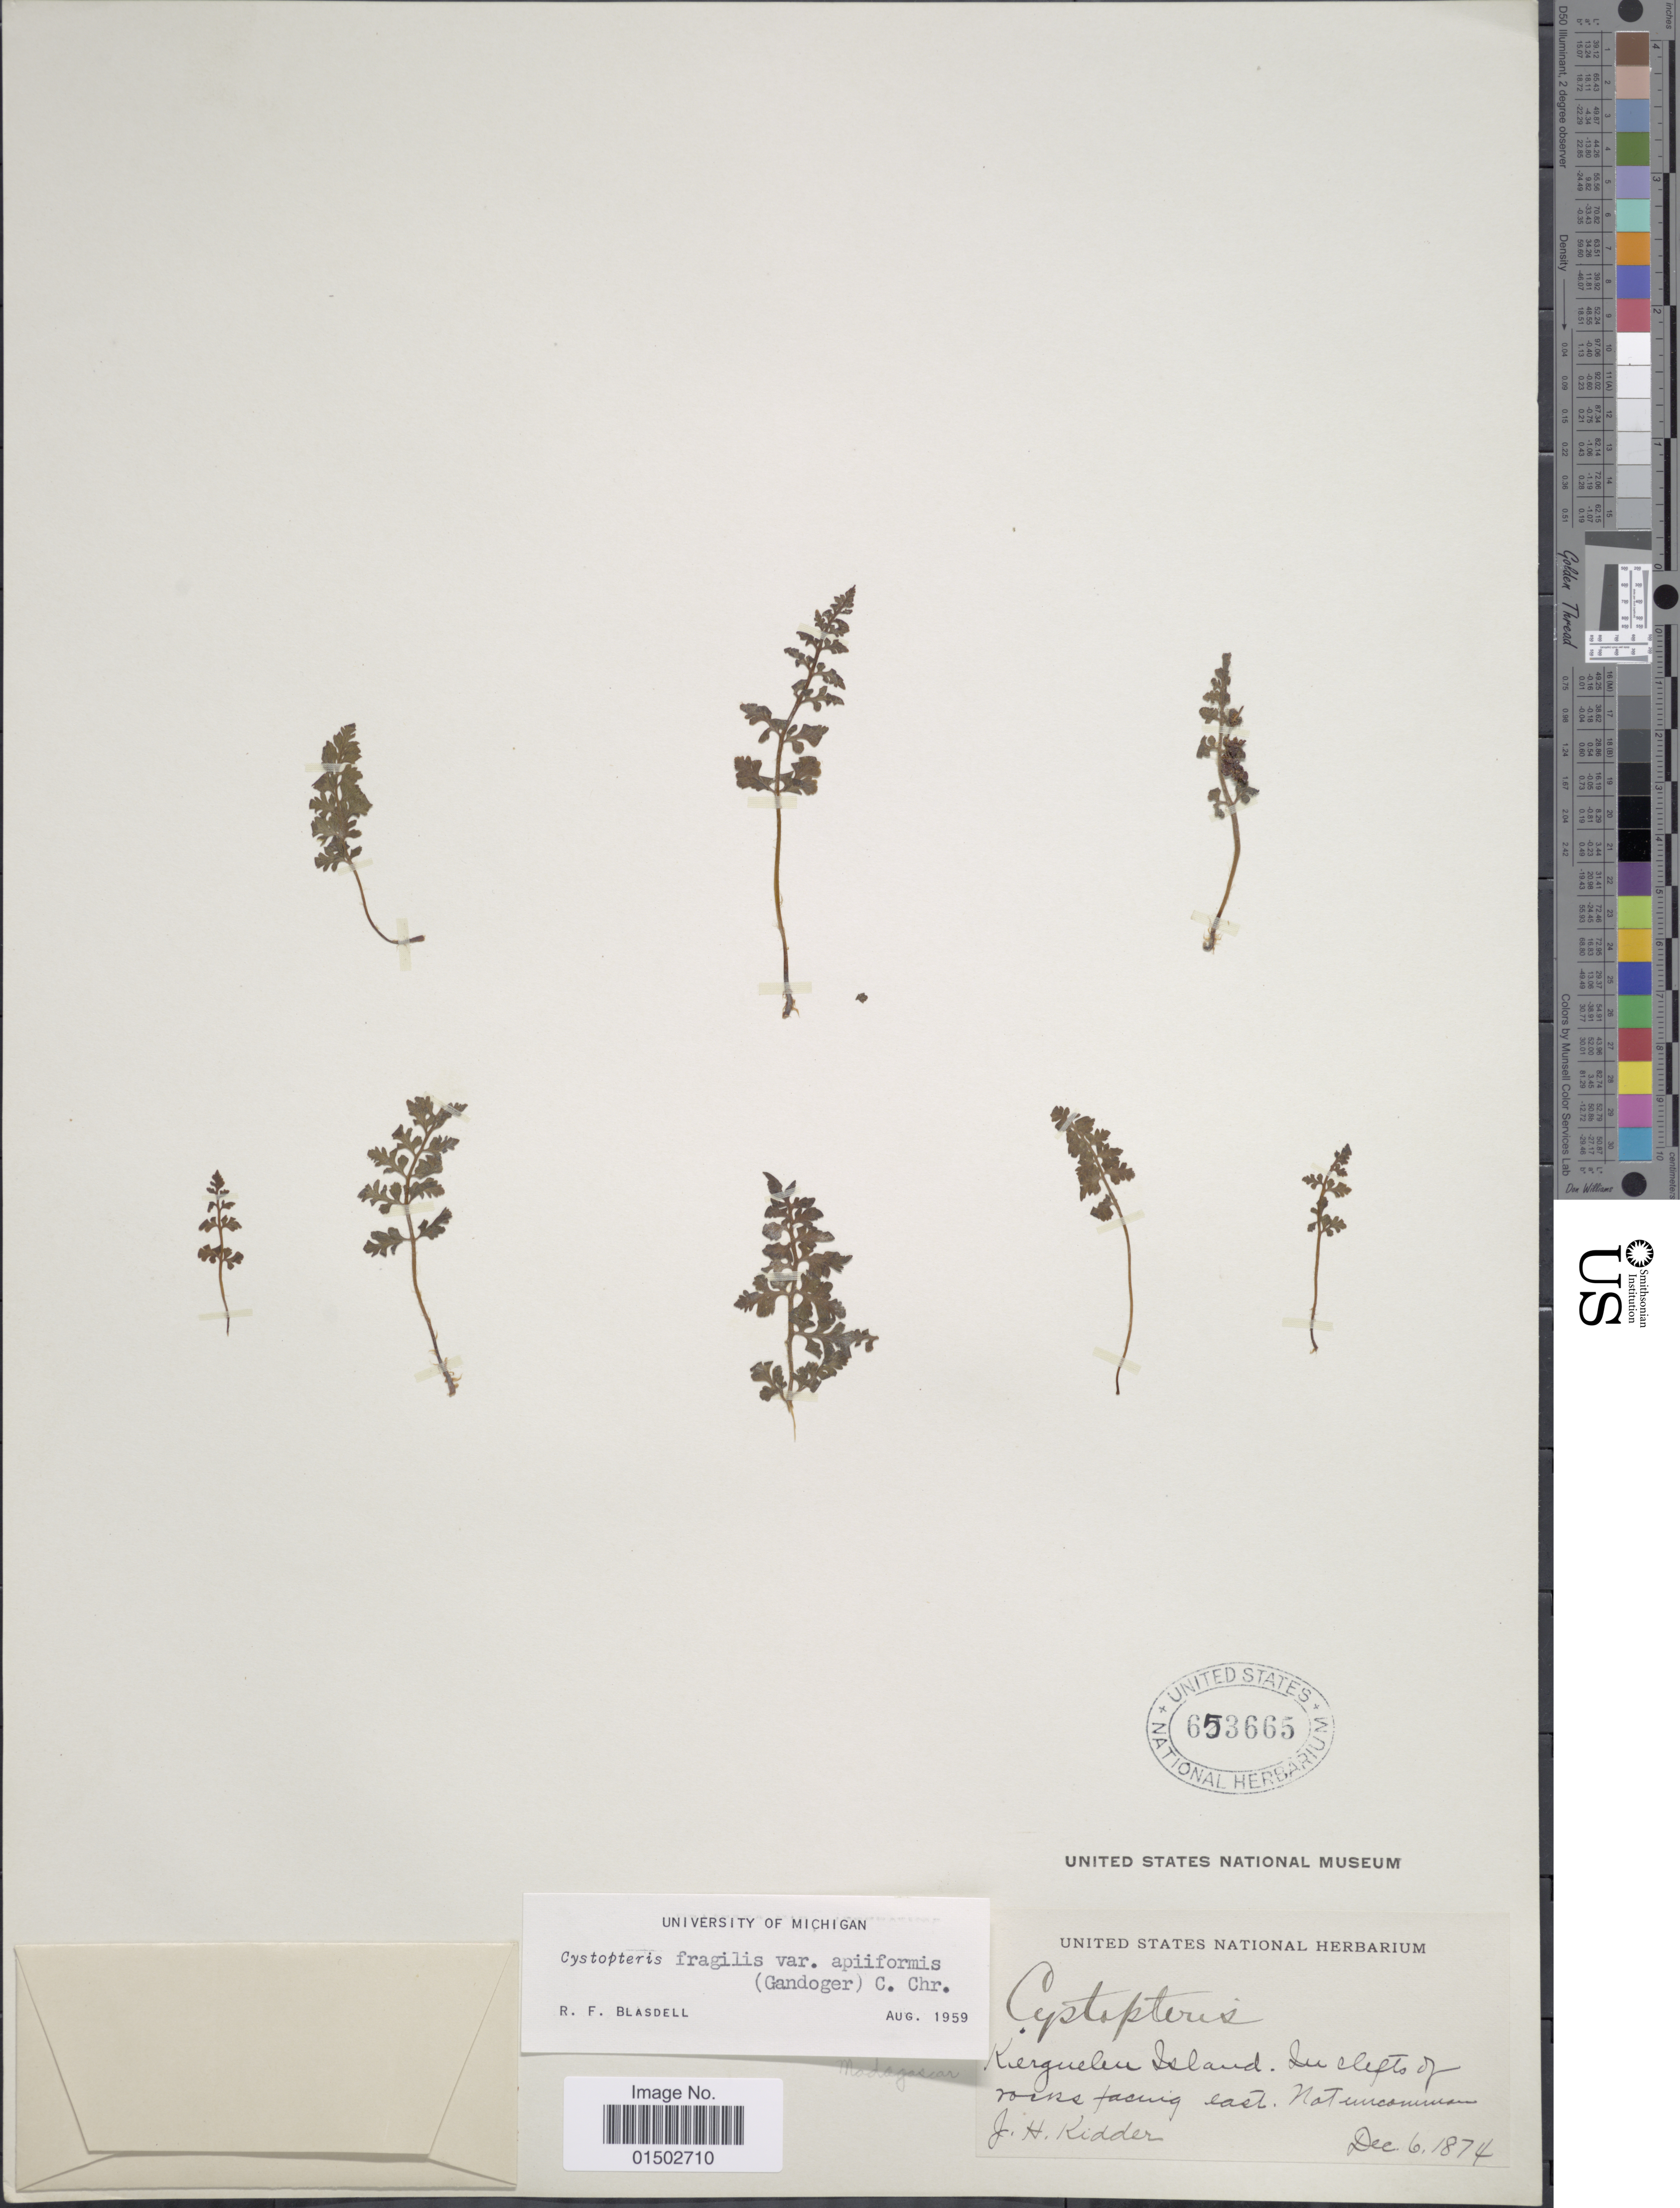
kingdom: Plantae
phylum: Tracheophyta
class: Polypodiopsida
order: Polypodiales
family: Cystopteridaceae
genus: Cystopteris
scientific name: Cystopteris fragilis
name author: (L.) Bernh.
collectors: J. Kidder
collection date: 1874-12-06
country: French Southern Territories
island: Kerguelen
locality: Kerguelen Island, Iuclefts[interpreted] of rocks facing east Natunconium [interpreted]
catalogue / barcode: US 653665